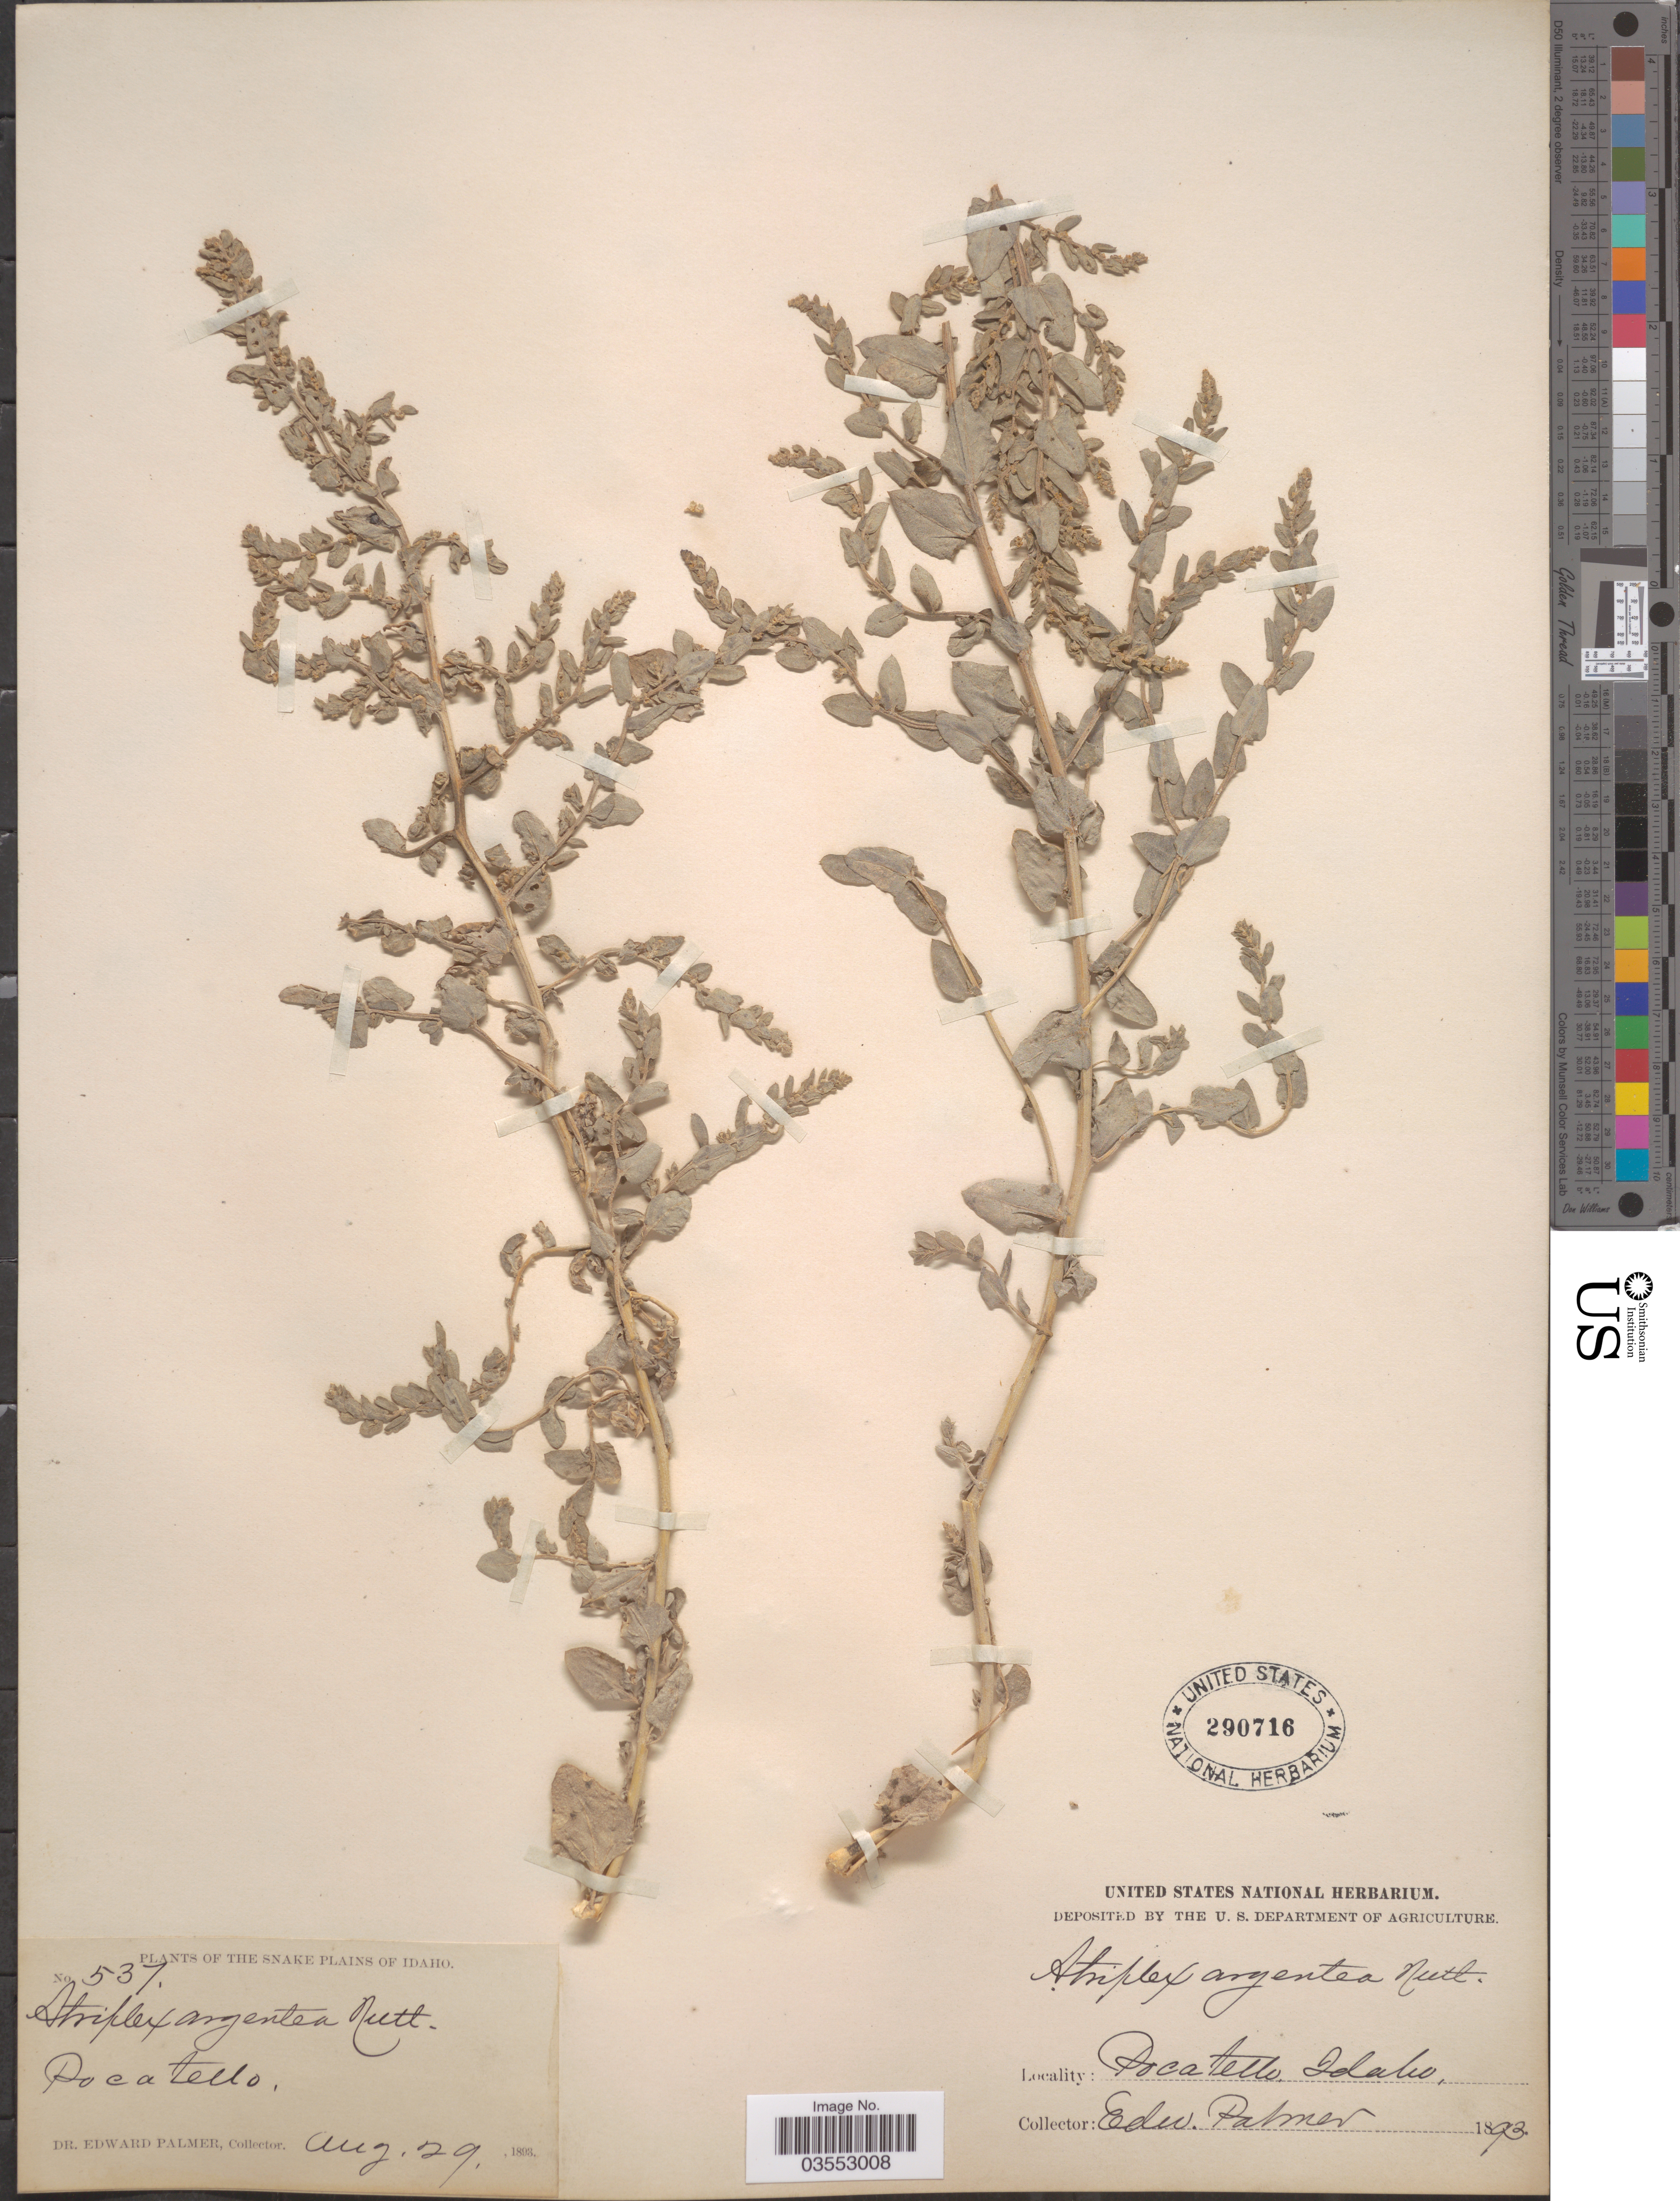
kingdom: Plantae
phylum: Tracheophyta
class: Magnoliopsida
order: Caryophyllales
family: Amaranthaceae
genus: Atriplex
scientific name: Atriplex truncata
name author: (Torr. ex S. Watson) A. Gray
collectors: E. Palmer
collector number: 537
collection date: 1893-08-29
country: United States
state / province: Idaho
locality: The Snake Plains of Idaho. Pocatello.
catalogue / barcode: US 290716